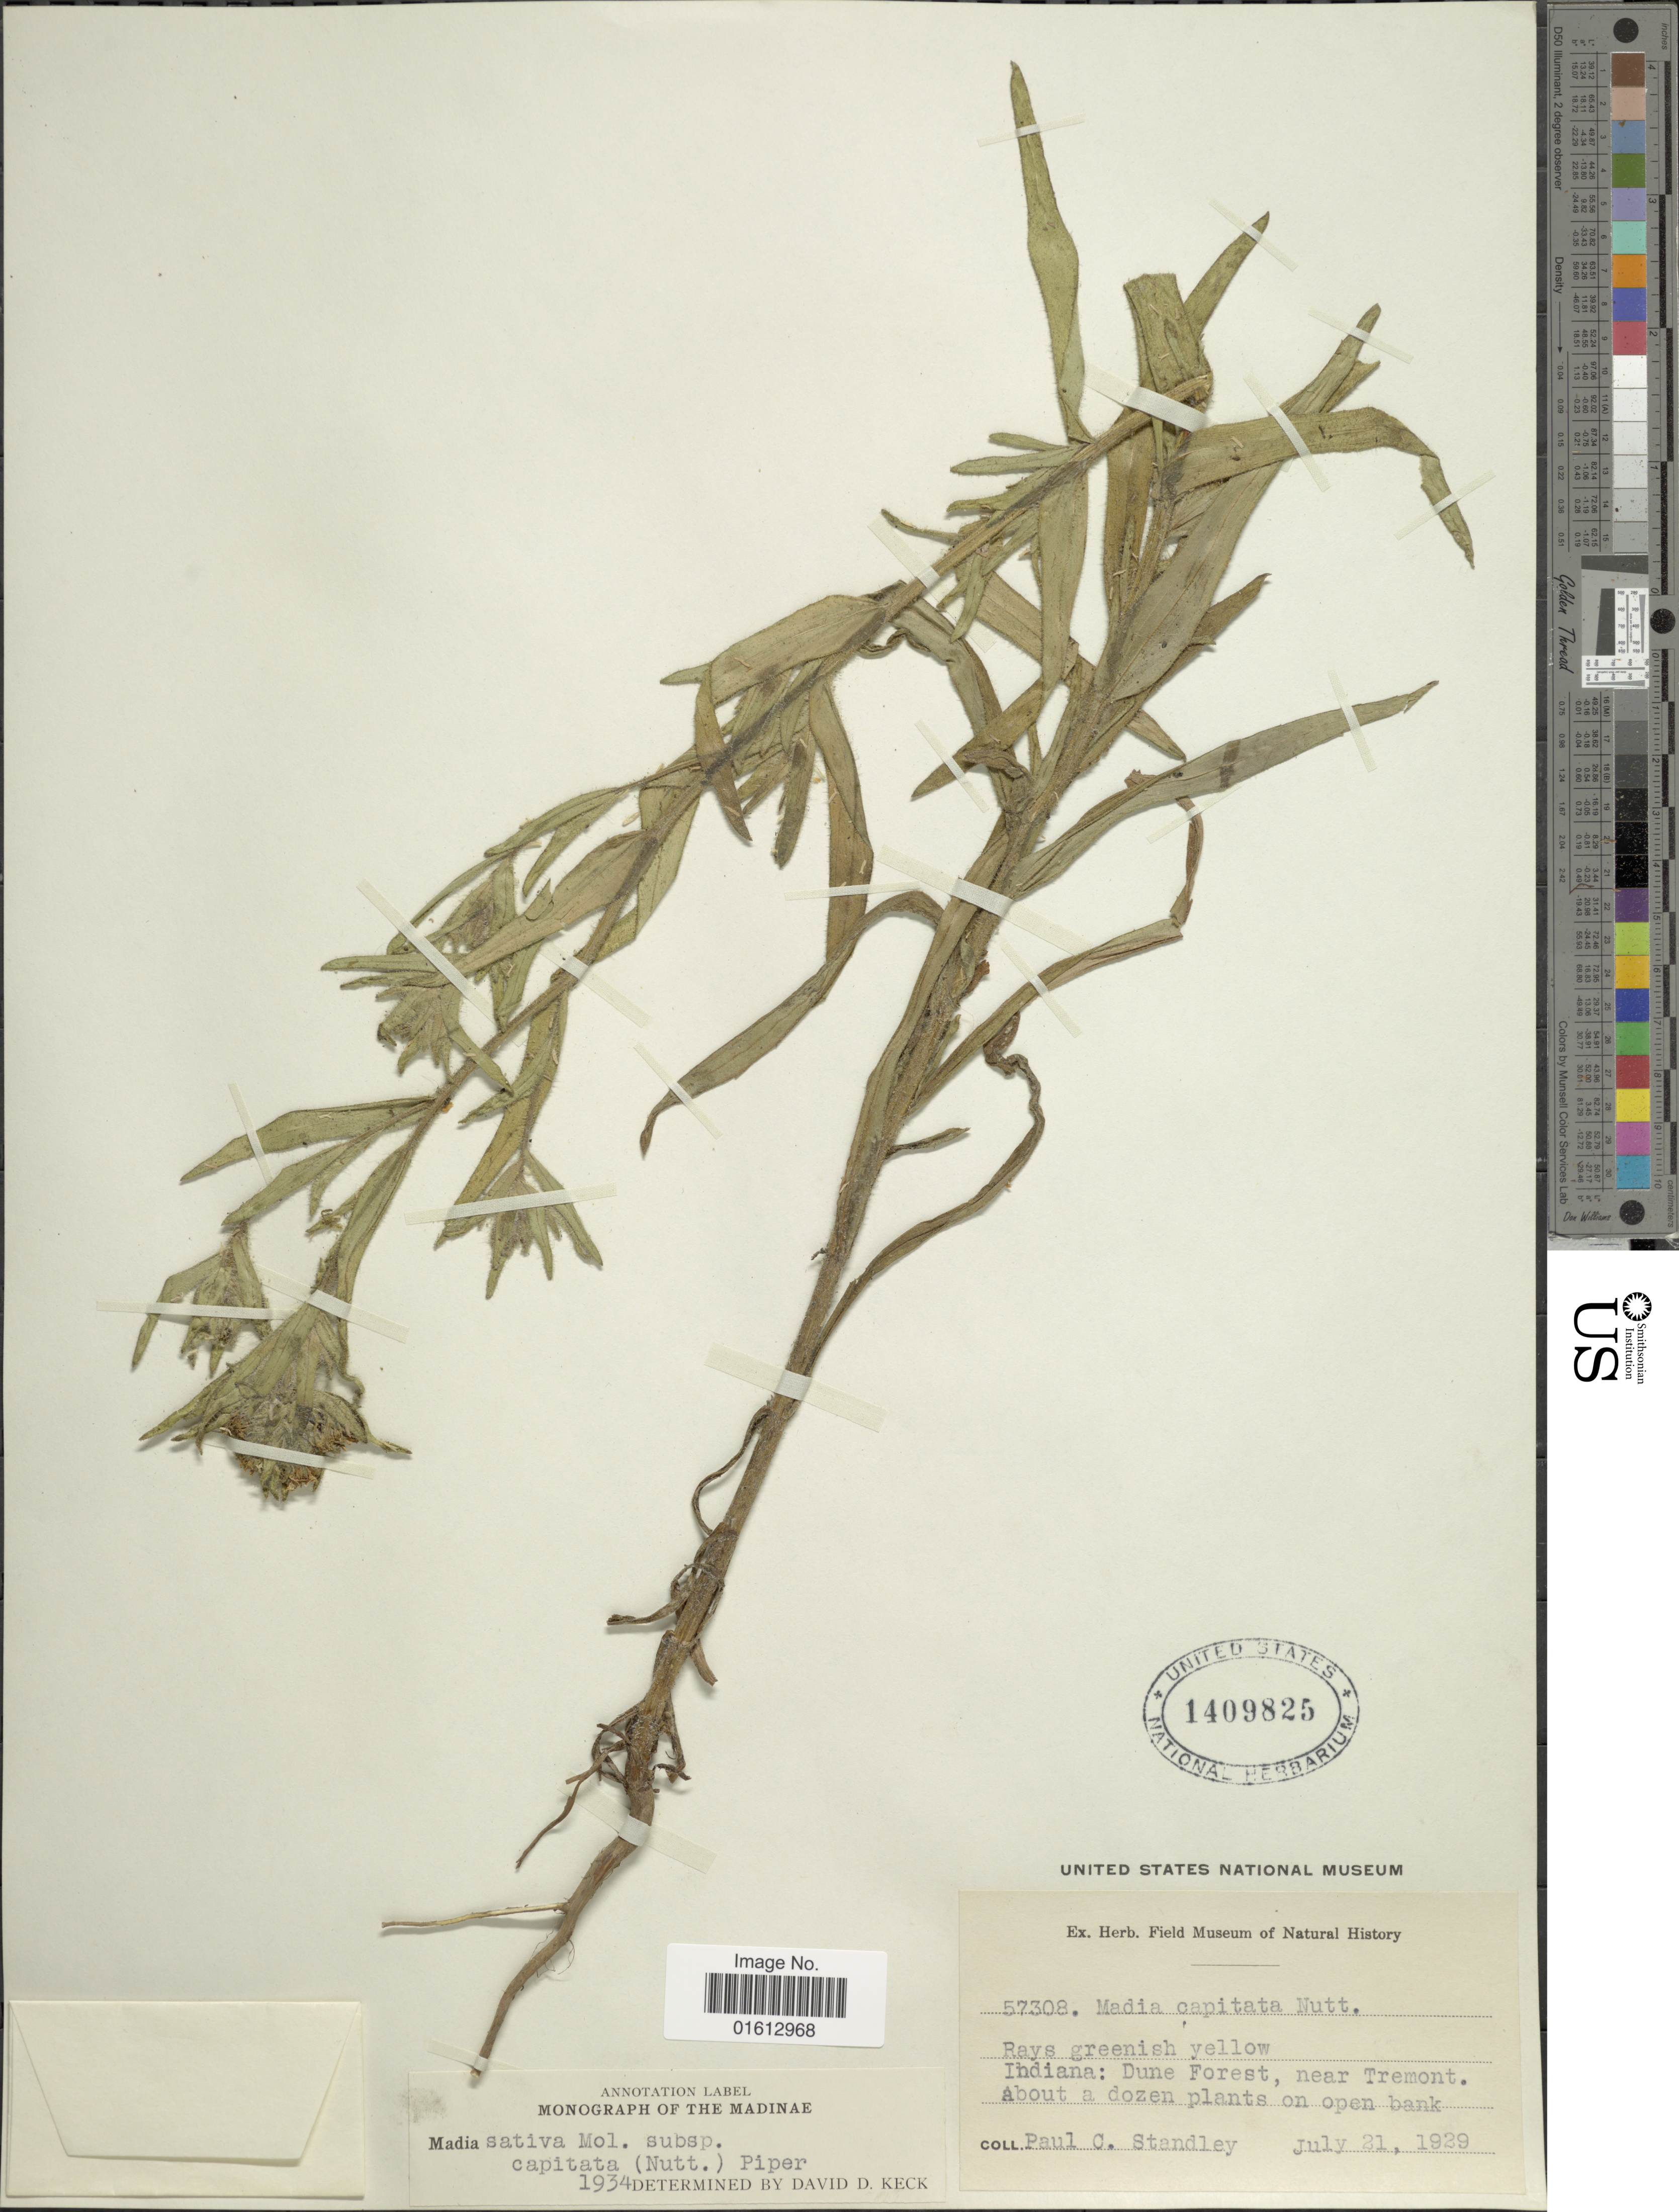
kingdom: Plantae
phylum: Tracheophyta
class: Magnoliopsida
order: Asterales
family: Asteraceae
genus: Madia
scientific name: Madia sativa subsp. capitata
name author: (Nutt.) Piper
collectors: P. C. Standley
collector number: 57308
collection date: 1929-07-21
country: United States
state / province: Indiana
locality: Indiana: Dune Forest, near Tremont.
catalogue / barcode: US 1409825